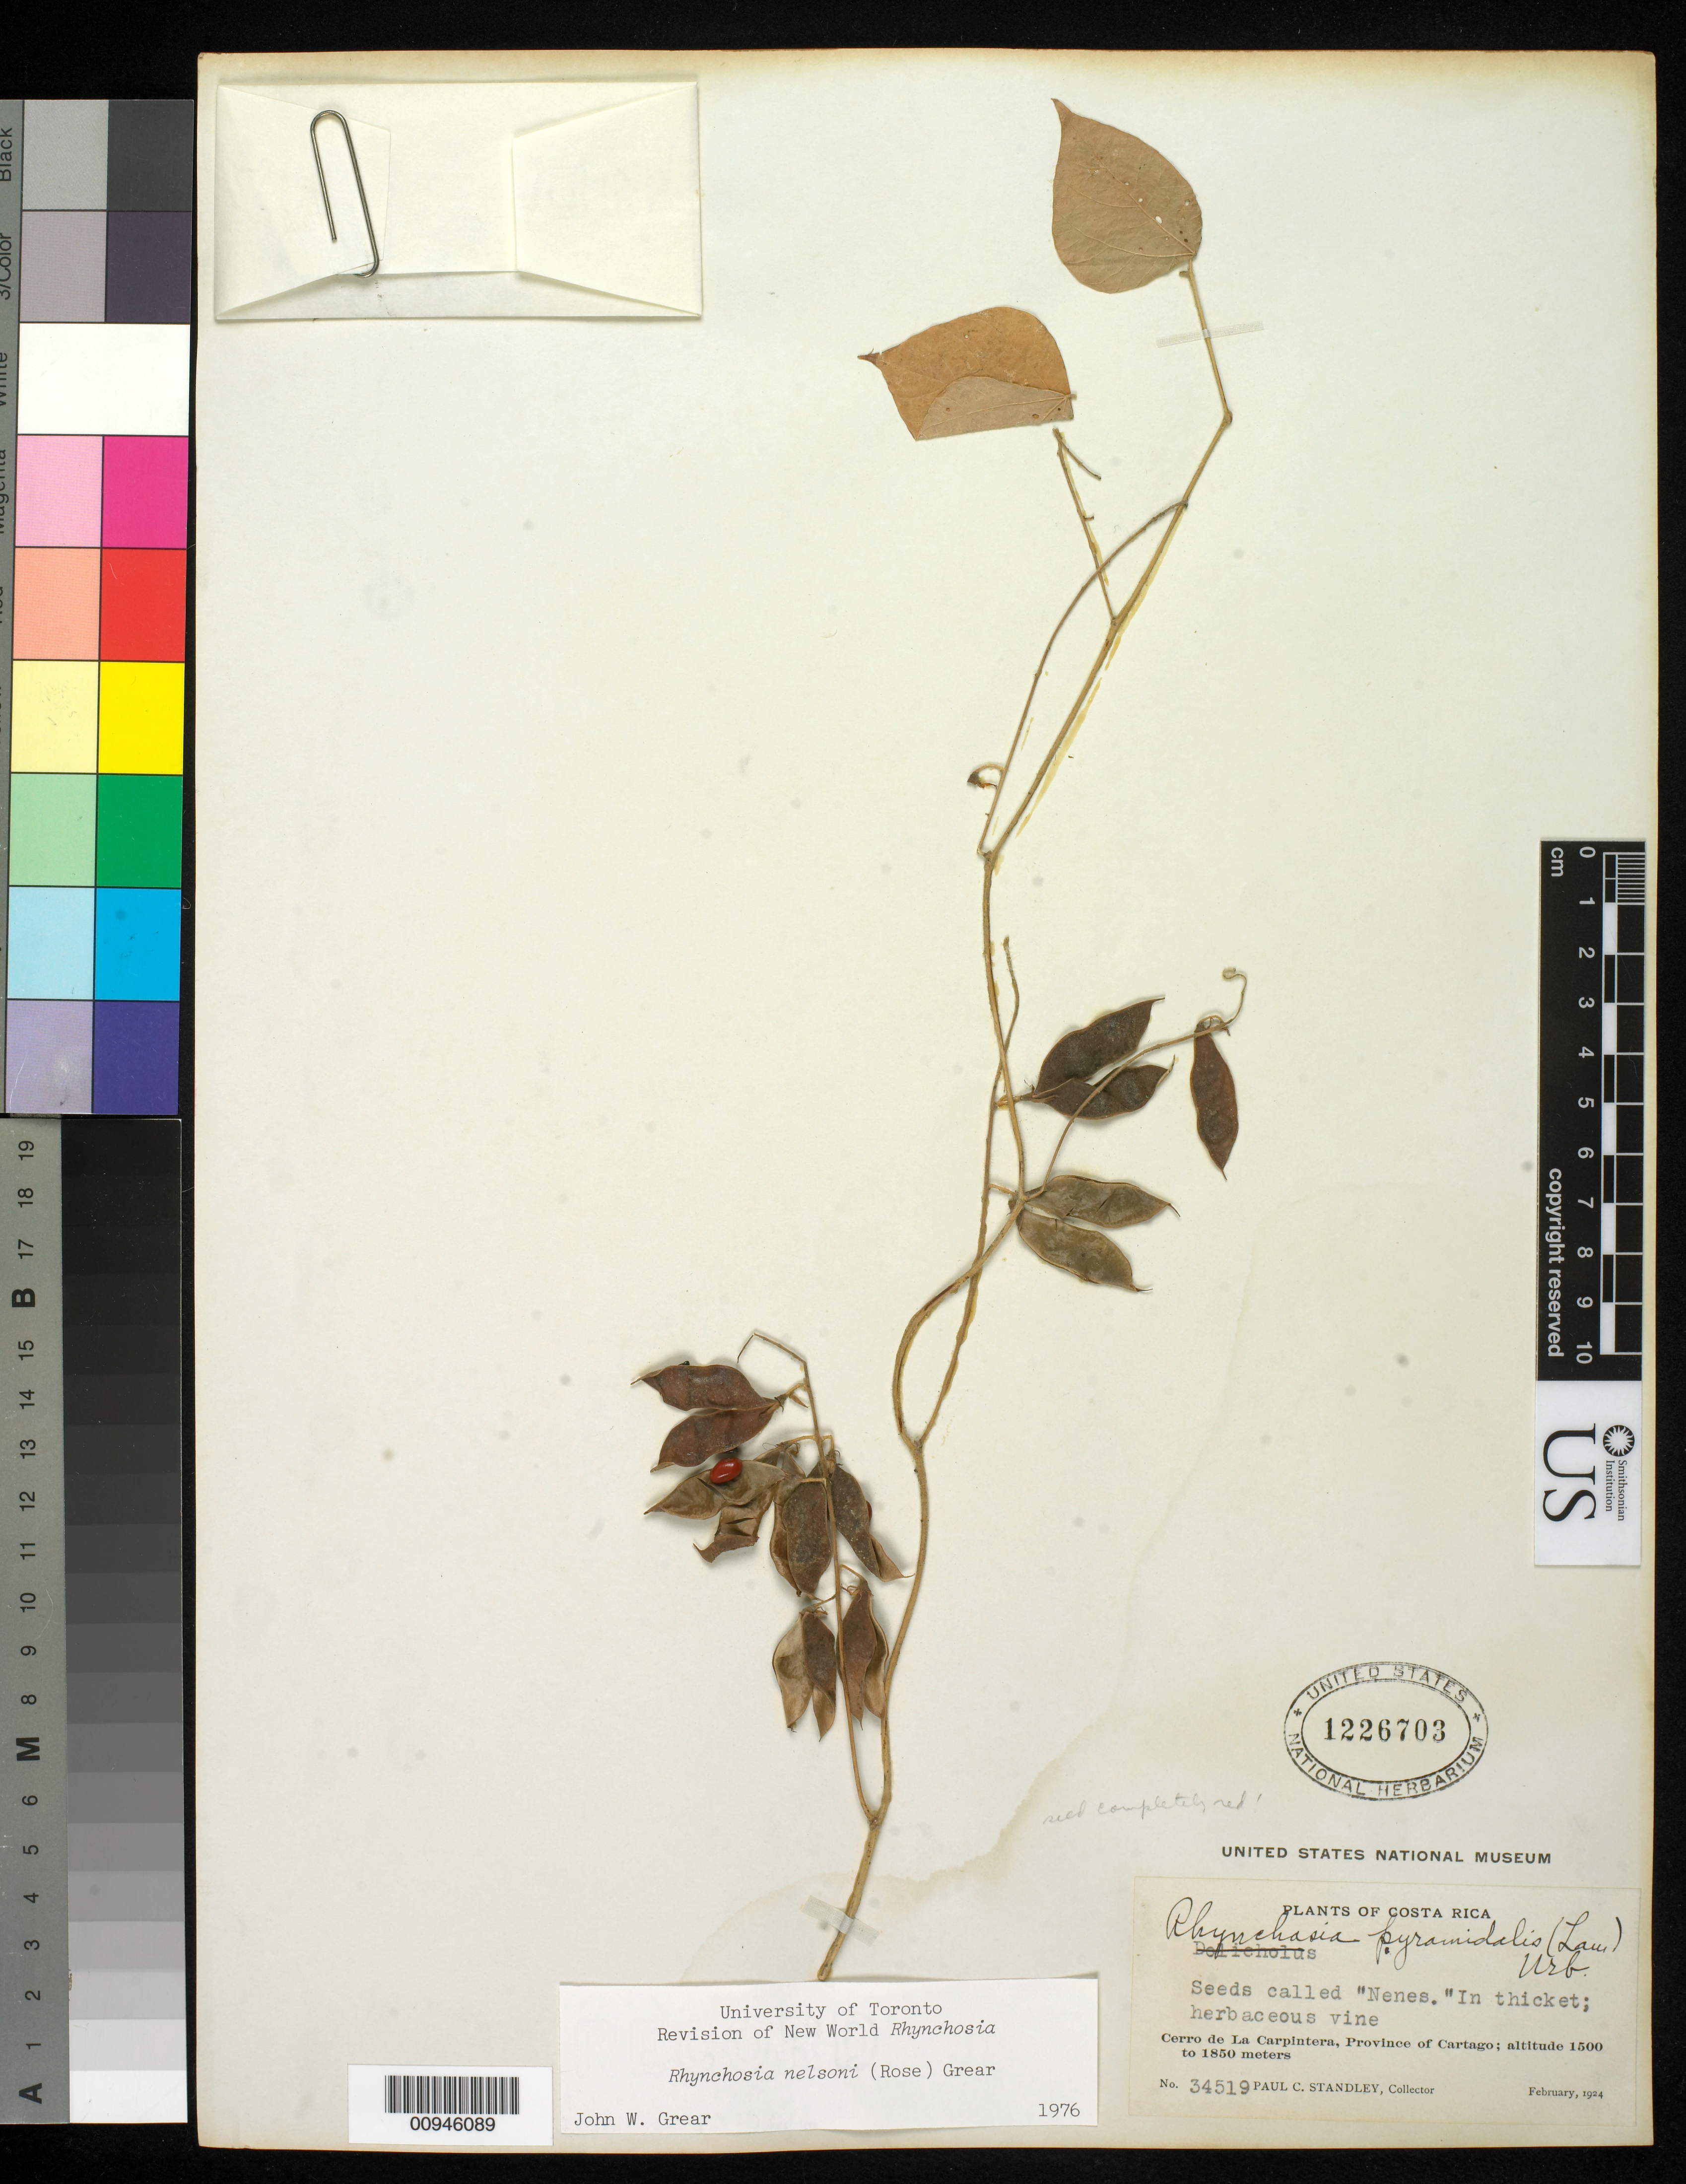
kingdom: Plantae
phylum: Tracheophyta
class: Magnoliopsida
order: Fabales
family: Fabaceae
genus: Rhynchosia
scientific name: Rhynchosia nelsonii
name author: (Rose) Grear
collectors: P. Nelson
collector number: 34519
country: Costa Rica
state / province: Cartago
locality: Cerro de La Carpintera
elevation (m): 1500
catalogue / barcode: US 1226703